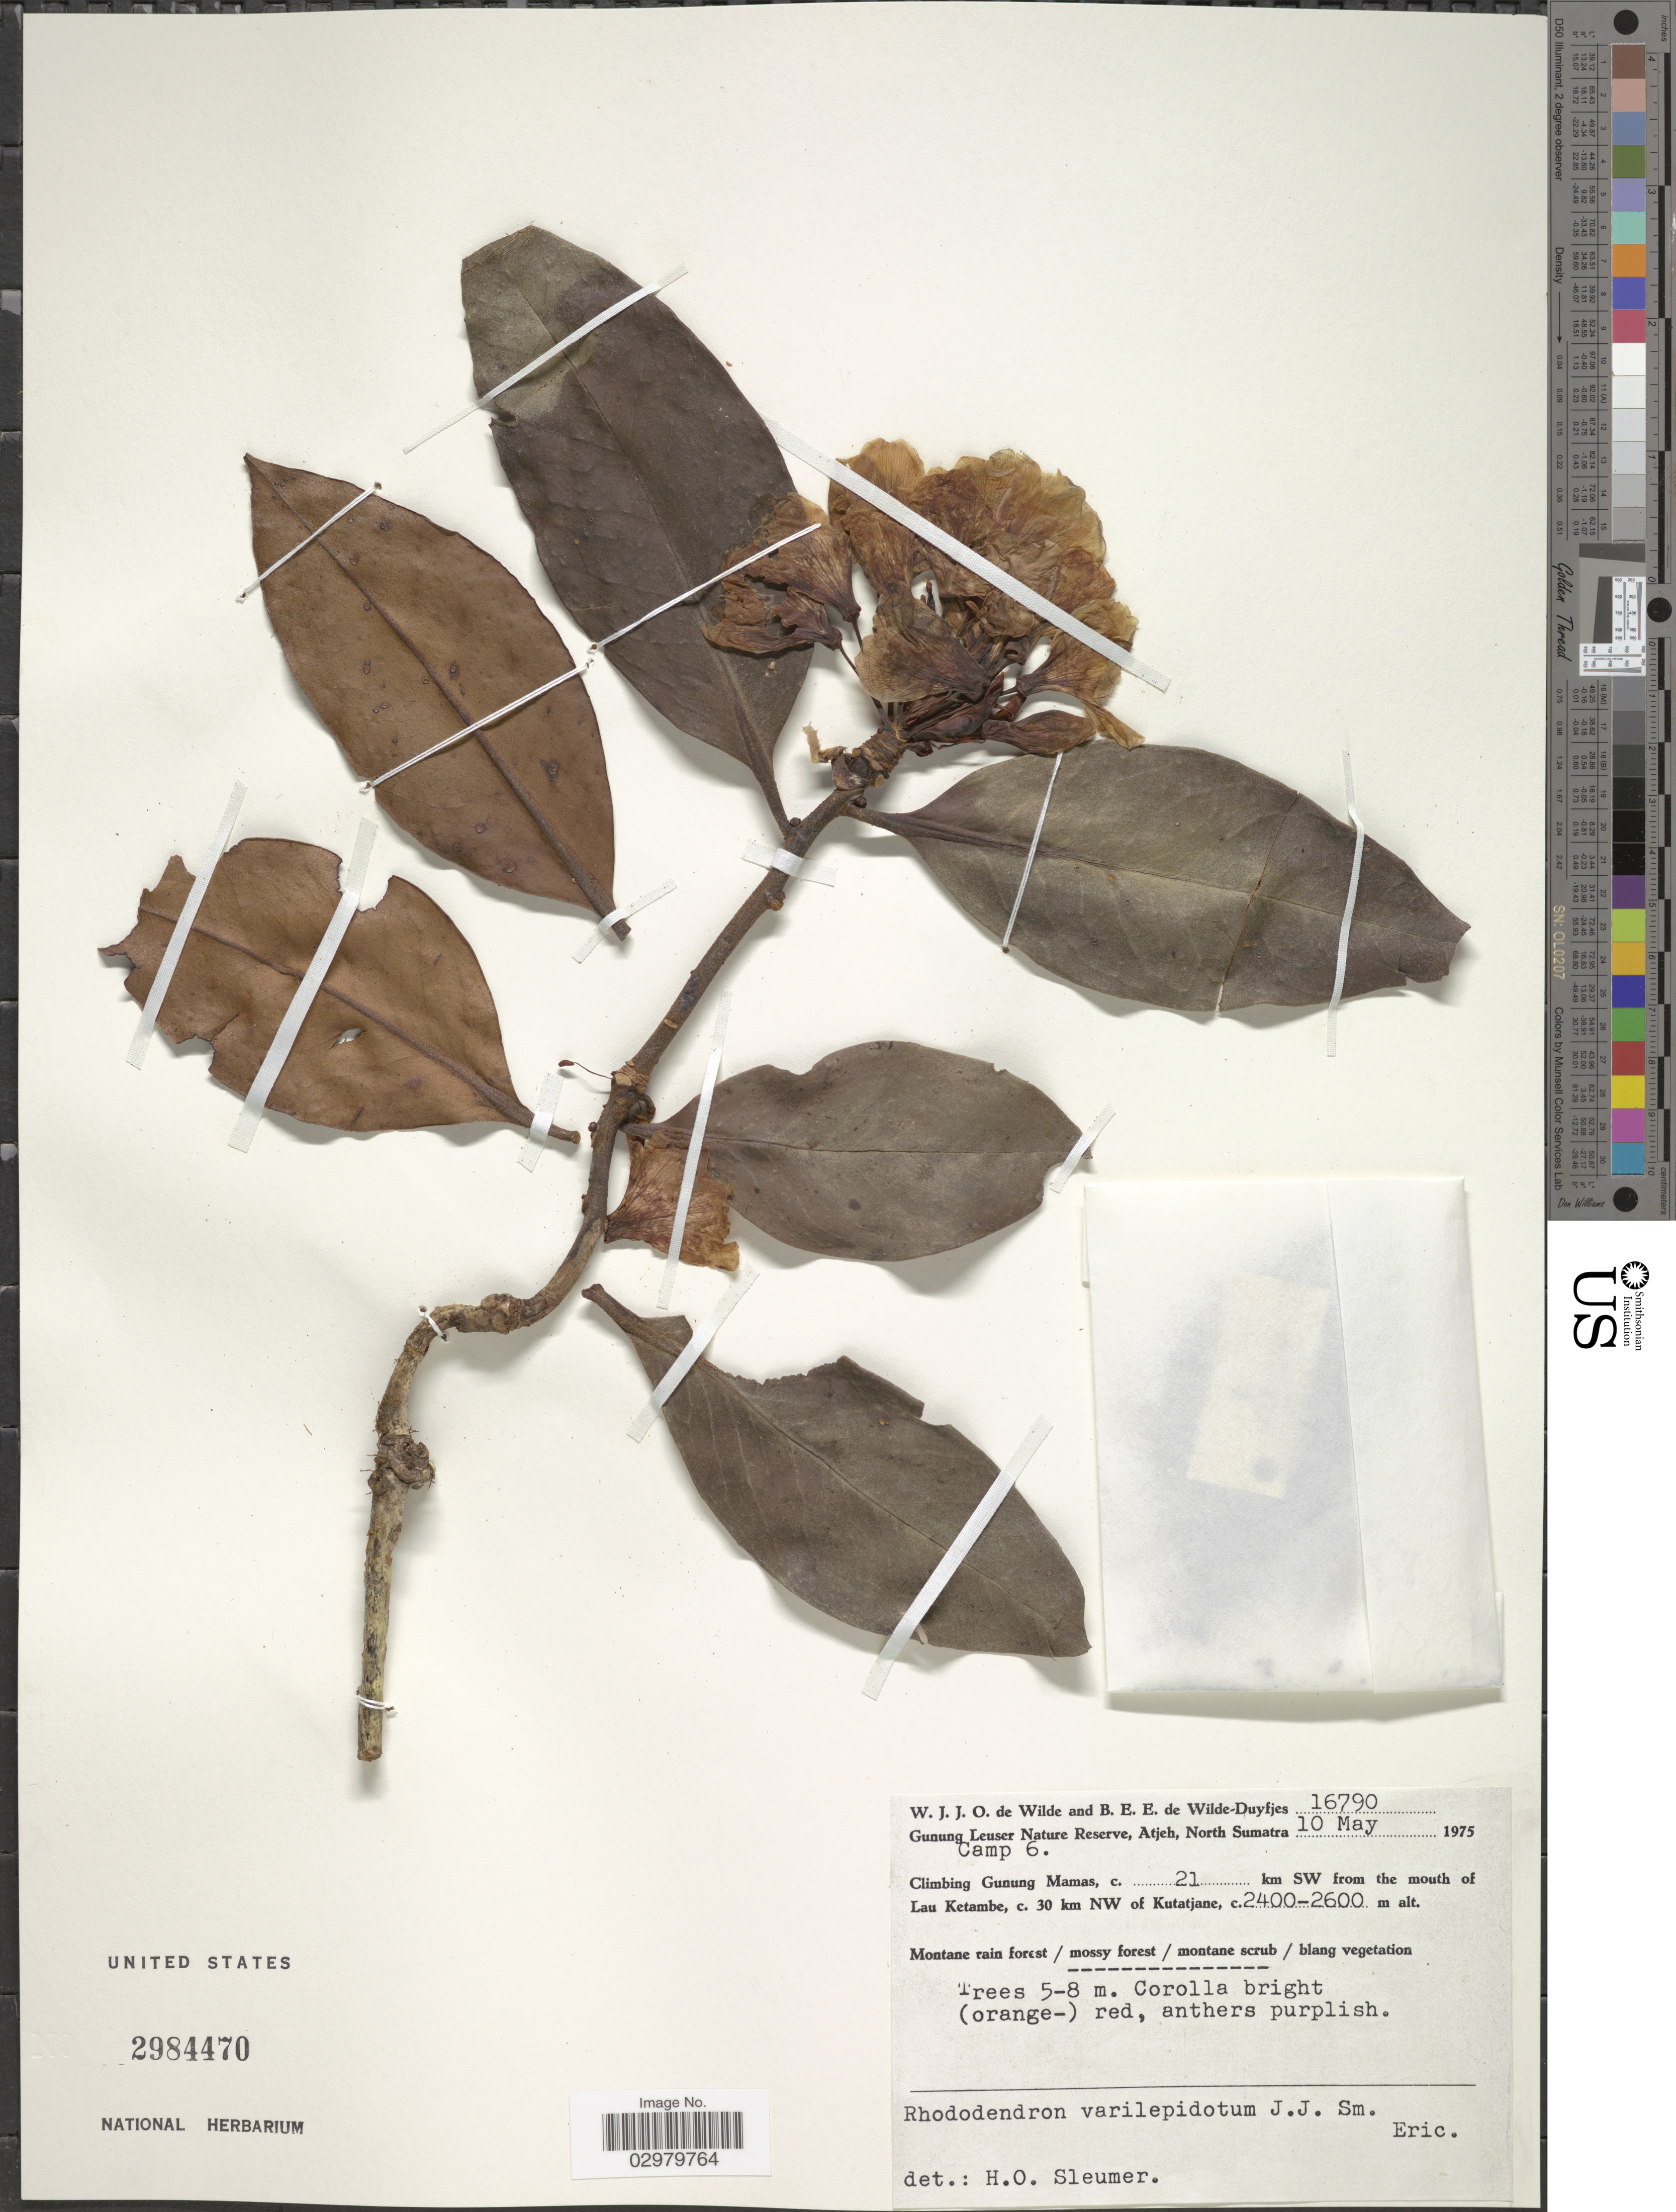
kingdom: Plantae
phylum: Tracheophyta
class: Magnoliopsida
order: Ericales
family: Ericaceae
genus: Rhododendron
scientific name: Rhododendron rarilepidotum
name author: J.J. Sm.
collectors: W. J. de Wilde & B. E. de Wilde-Duyfjes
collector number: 16790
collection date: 1975-05-10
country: Indonesia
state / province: Sumatra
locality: Gunung Leuser Nature Reserve, Atjeh, North Sumatra. Camp 6. Climbing Gunung Mamas, c. 21 km SW from the mouth of Lau Ketambe, c. 30 km NW of Kutatjane.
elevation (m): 2400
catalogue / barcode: US 2984470